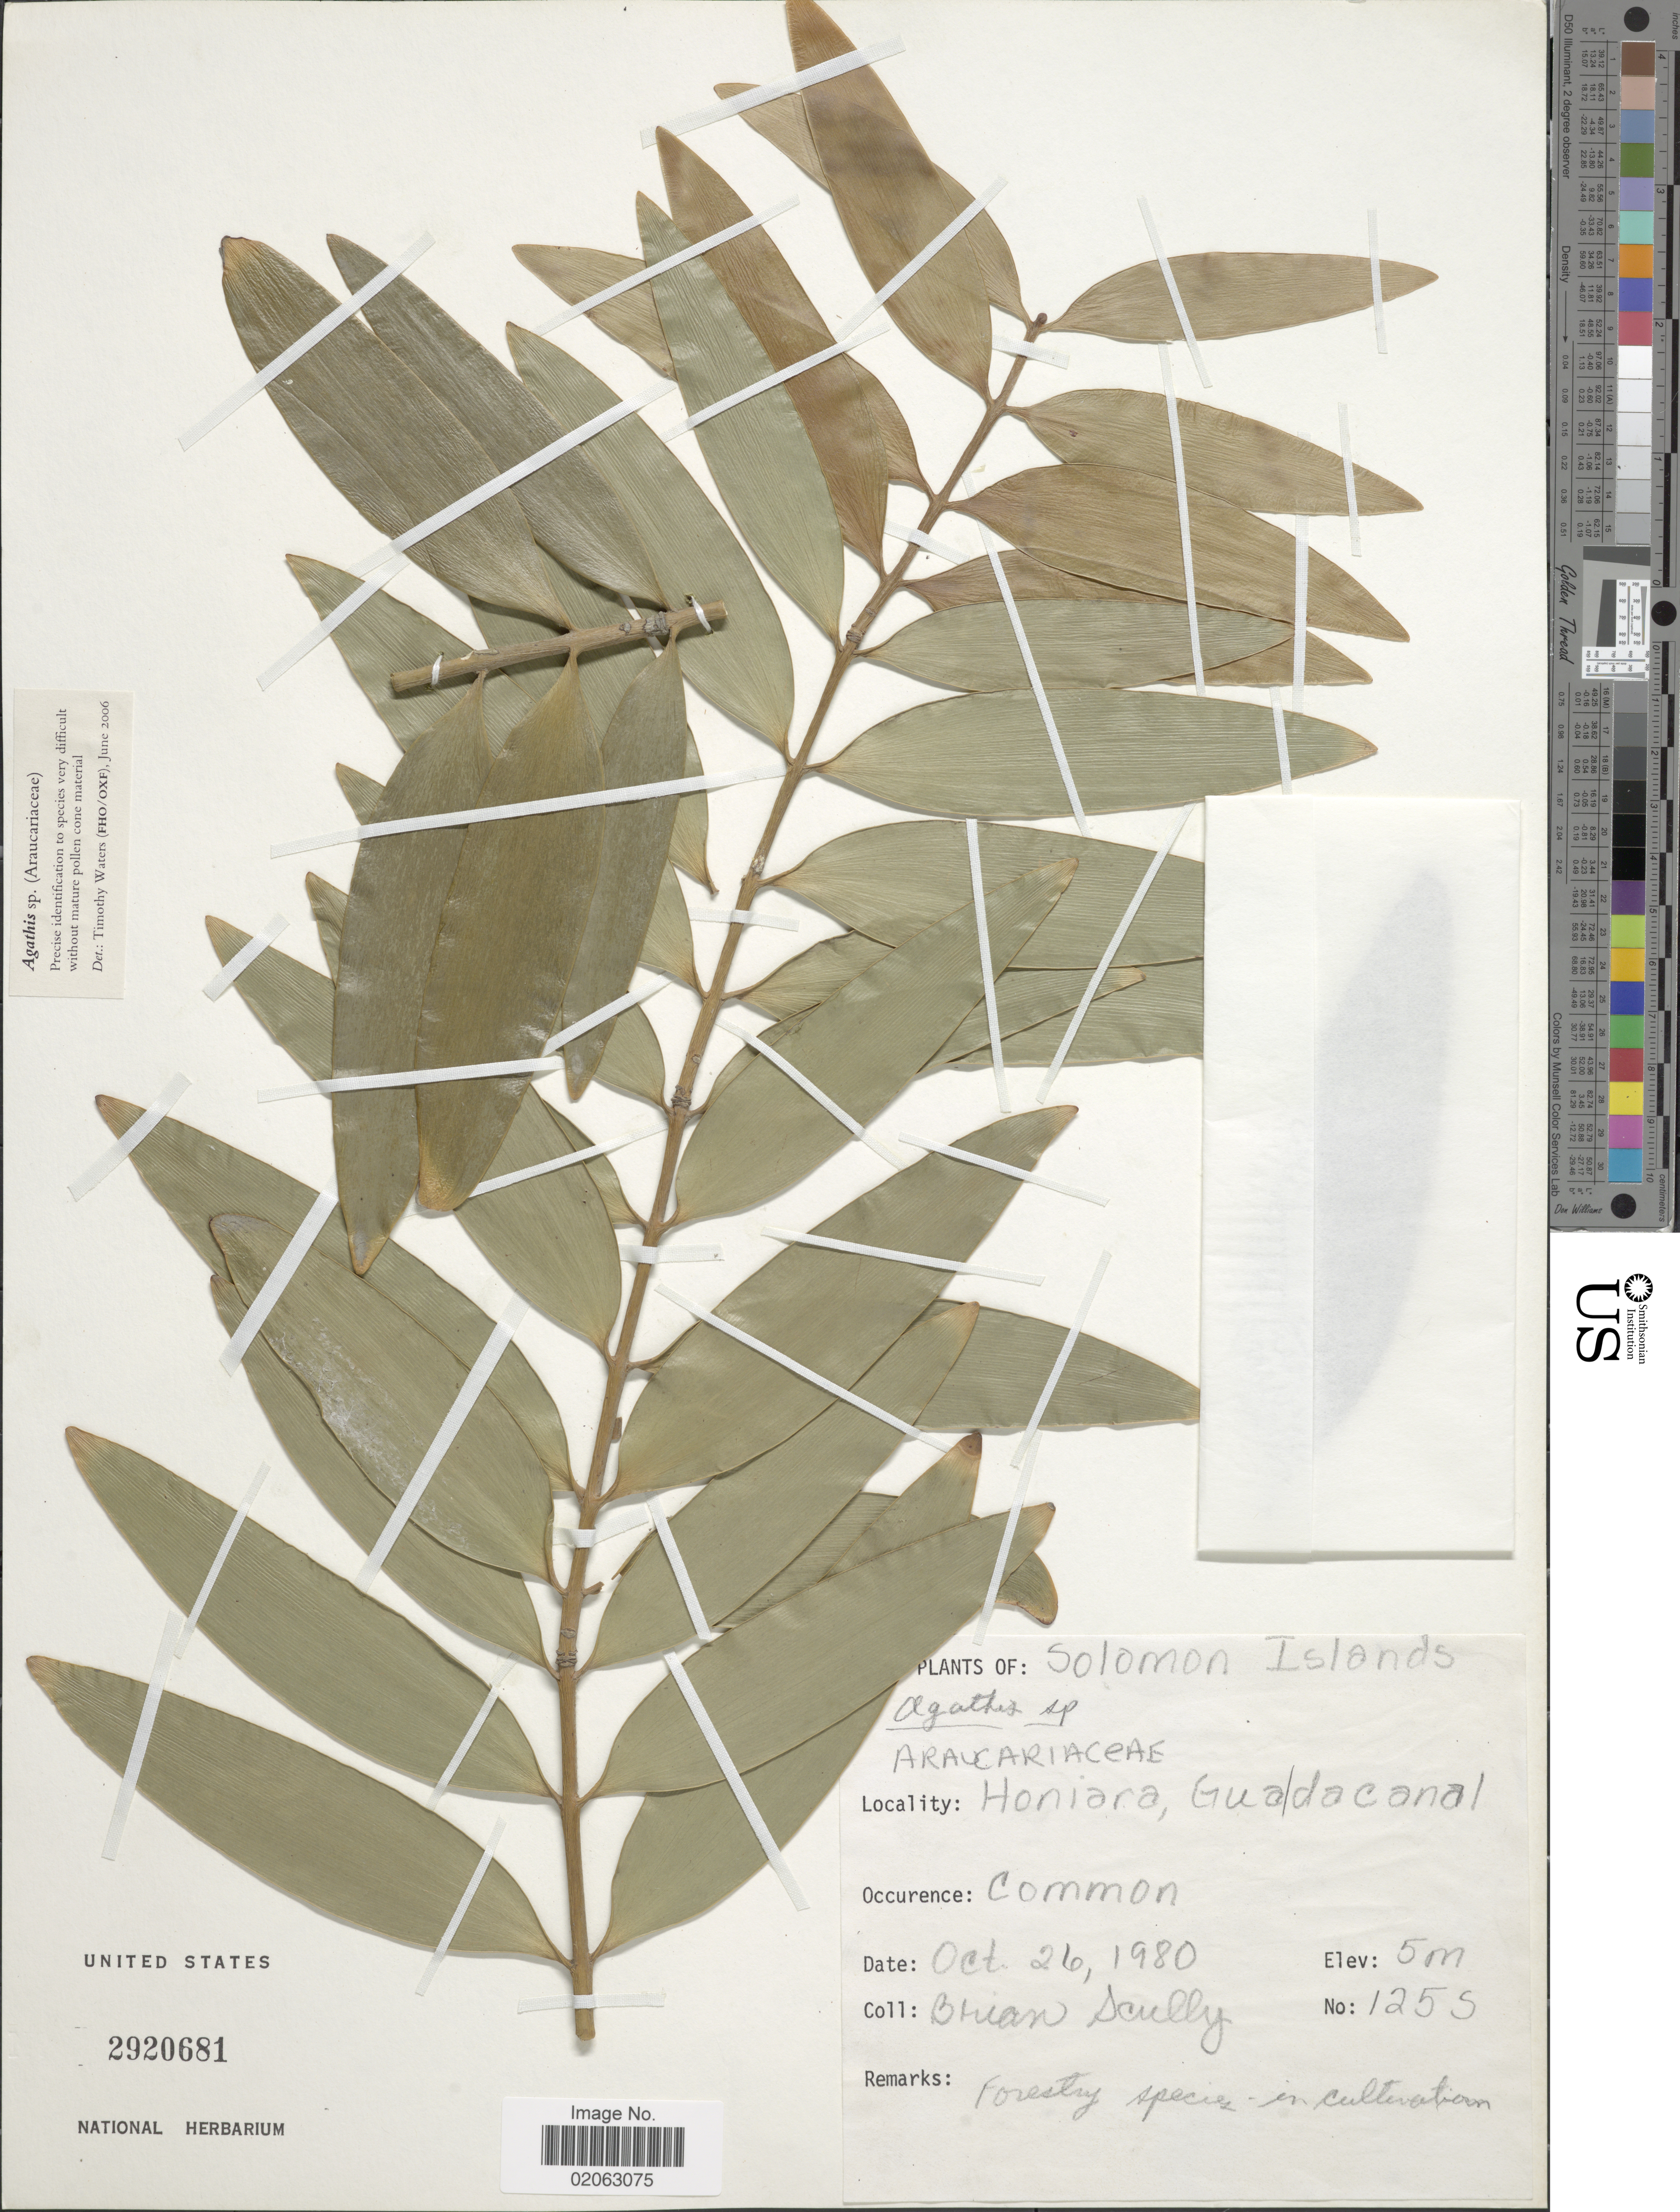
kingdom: Plantae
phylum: Tracheophyta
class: Pinopsida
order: Pinales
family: Araucariaceae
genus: Agathis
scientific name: Agathis sp.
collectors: B. Scully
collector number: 125S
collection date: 1980-10-26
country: Solomon Islands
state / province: Solomon Islands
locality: Honiara, Gualdacanal, common, forestry species in cultivation.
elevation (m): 5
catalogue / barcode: US 2920681